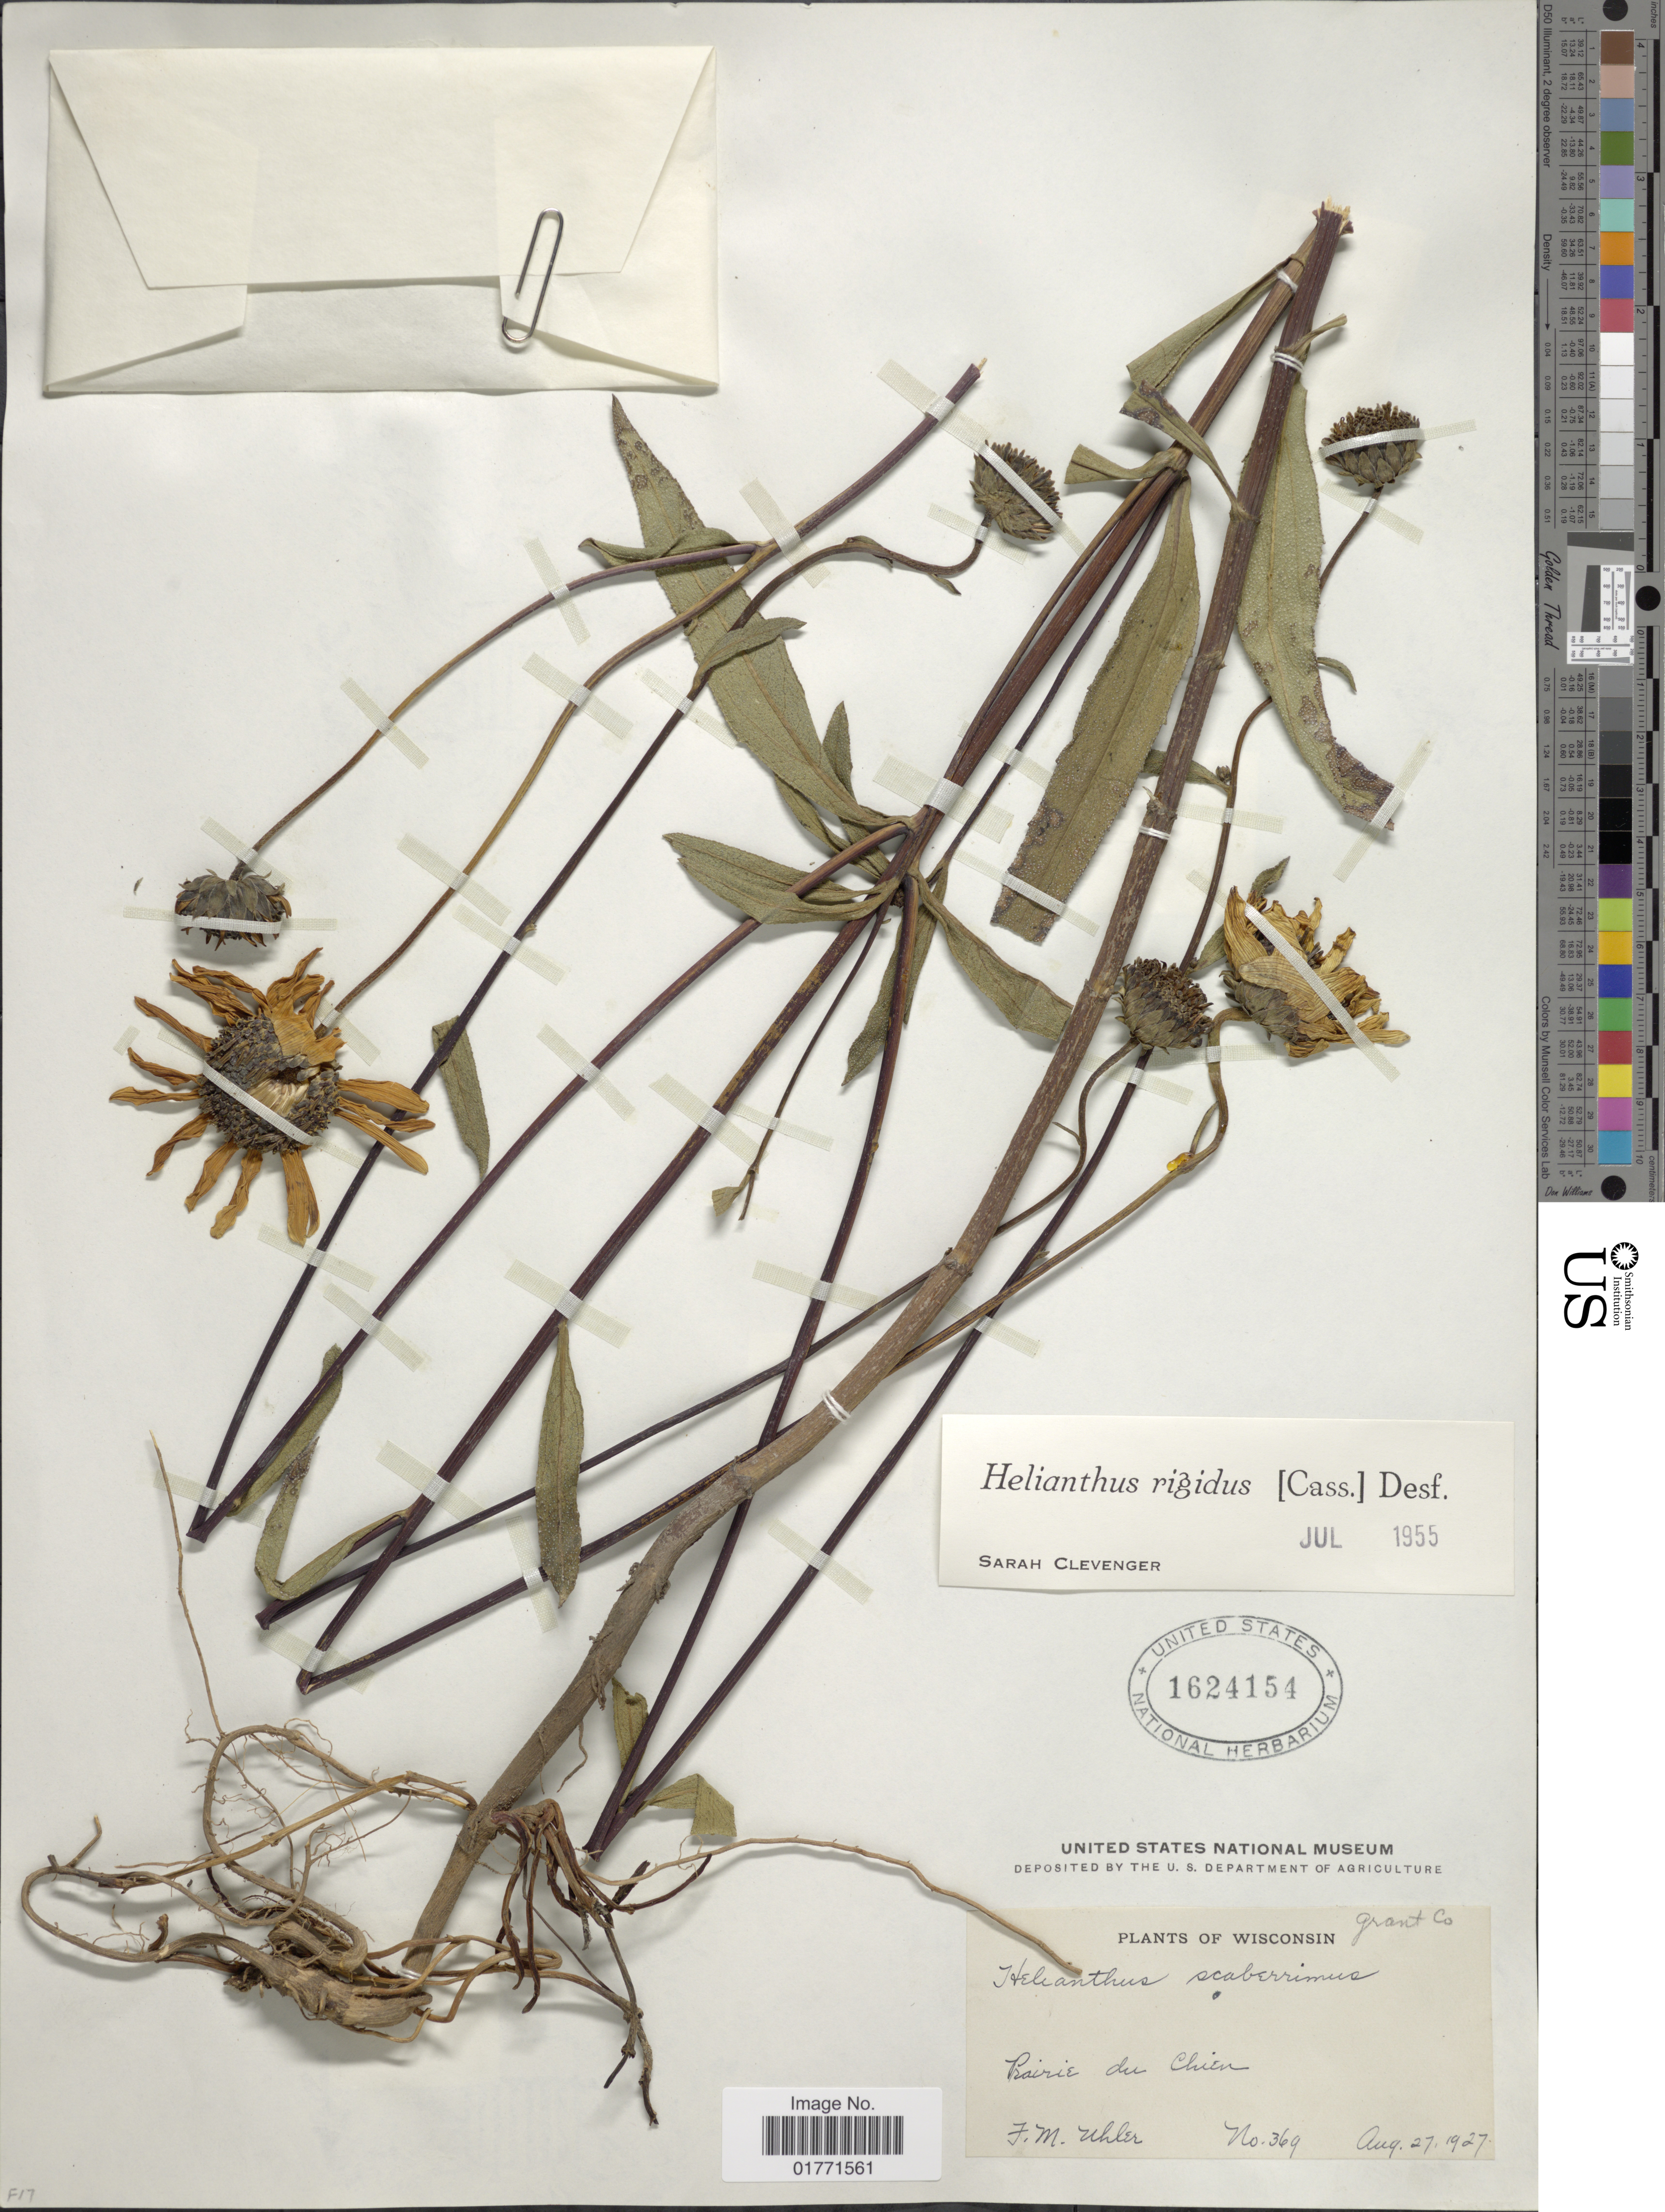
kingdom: Plantae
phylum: Tracheophyta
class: Magnoliopsida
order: Asterales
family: Asteraceae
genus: Helianthus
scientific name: Helianthus rigidus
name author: (Cass.) Desf.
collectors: F. M. Uhler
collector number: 369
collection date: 1927-08-27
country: United States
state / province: Wisconsin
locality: Wisconsin, Prairie du Chien.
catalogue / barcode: US 1624154